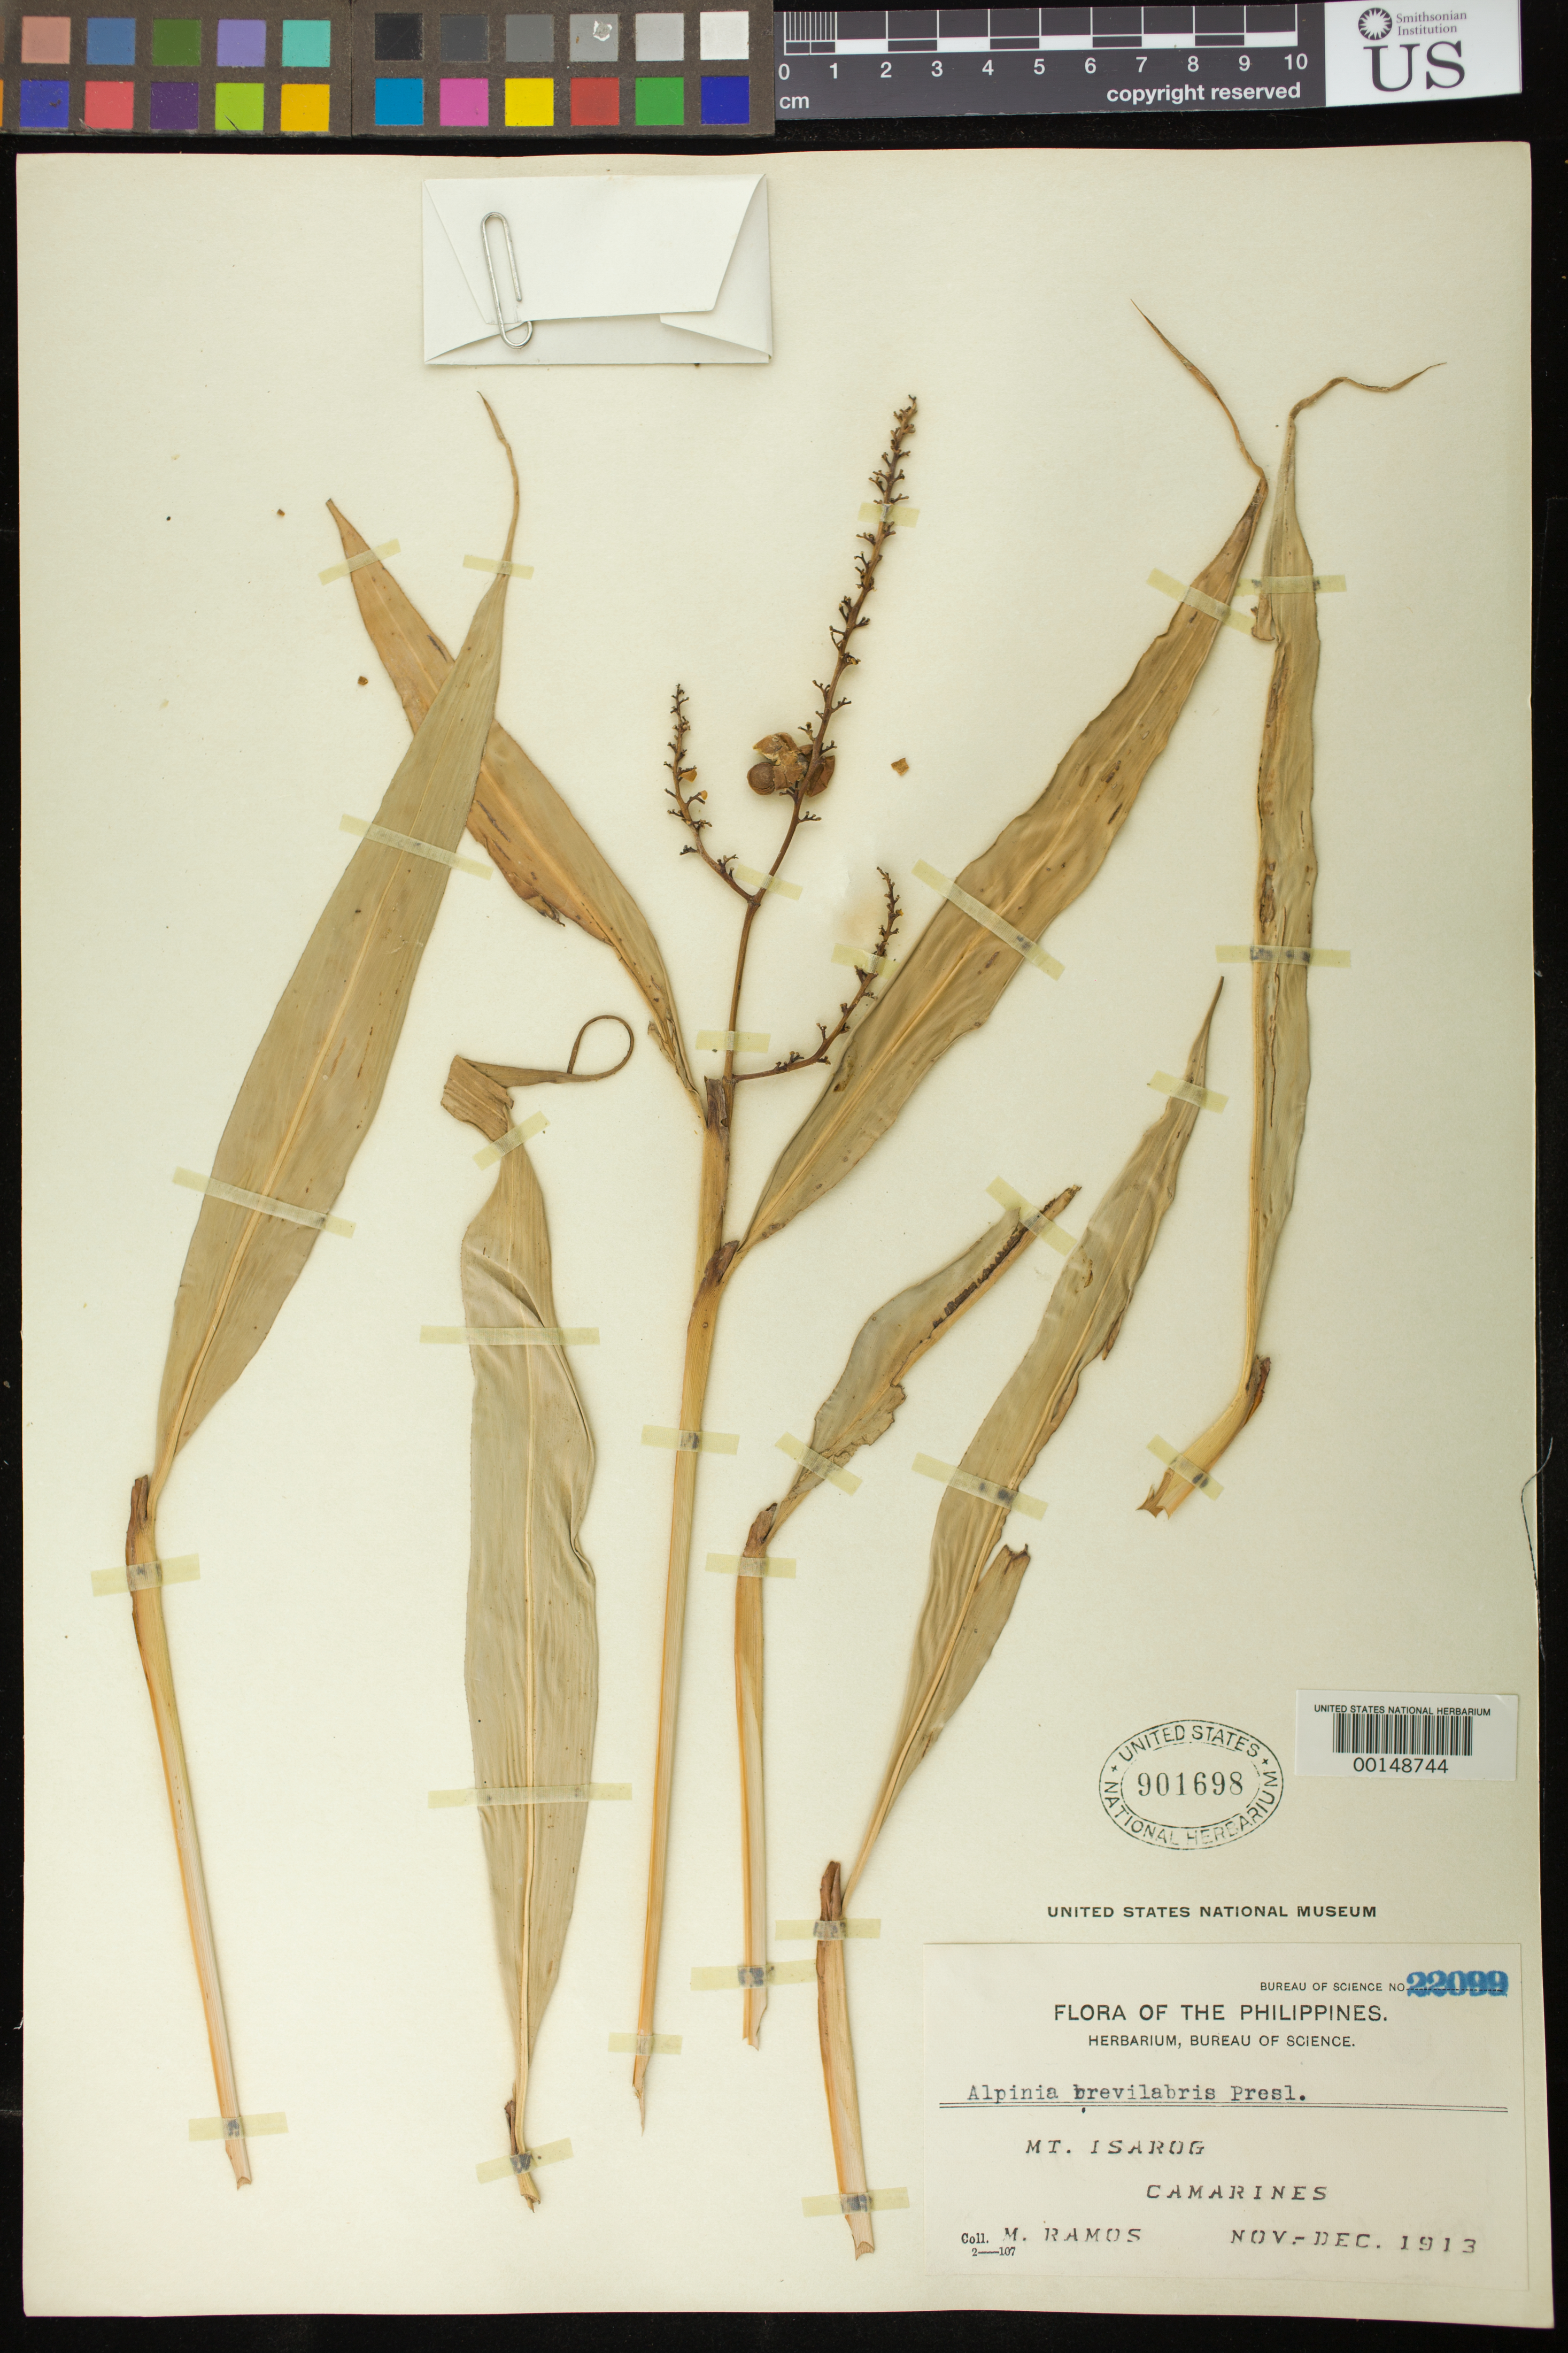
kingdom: Plantae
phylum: Tracheophyta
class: Liliopsida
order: Zingiberales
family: Zingiberaceae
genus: Alpinia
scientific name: Alpinia brevilabris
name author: C. Presl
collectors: M. Ramos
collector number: Bur. Sci. 22099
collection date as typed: Nov 1913 to -- Dec 1913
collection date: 1913-11/1913-12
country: Philippines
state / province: Bicol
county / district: Camarines Sur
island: Luzon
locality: Mt. isarog, camarines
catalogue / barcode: US 901698